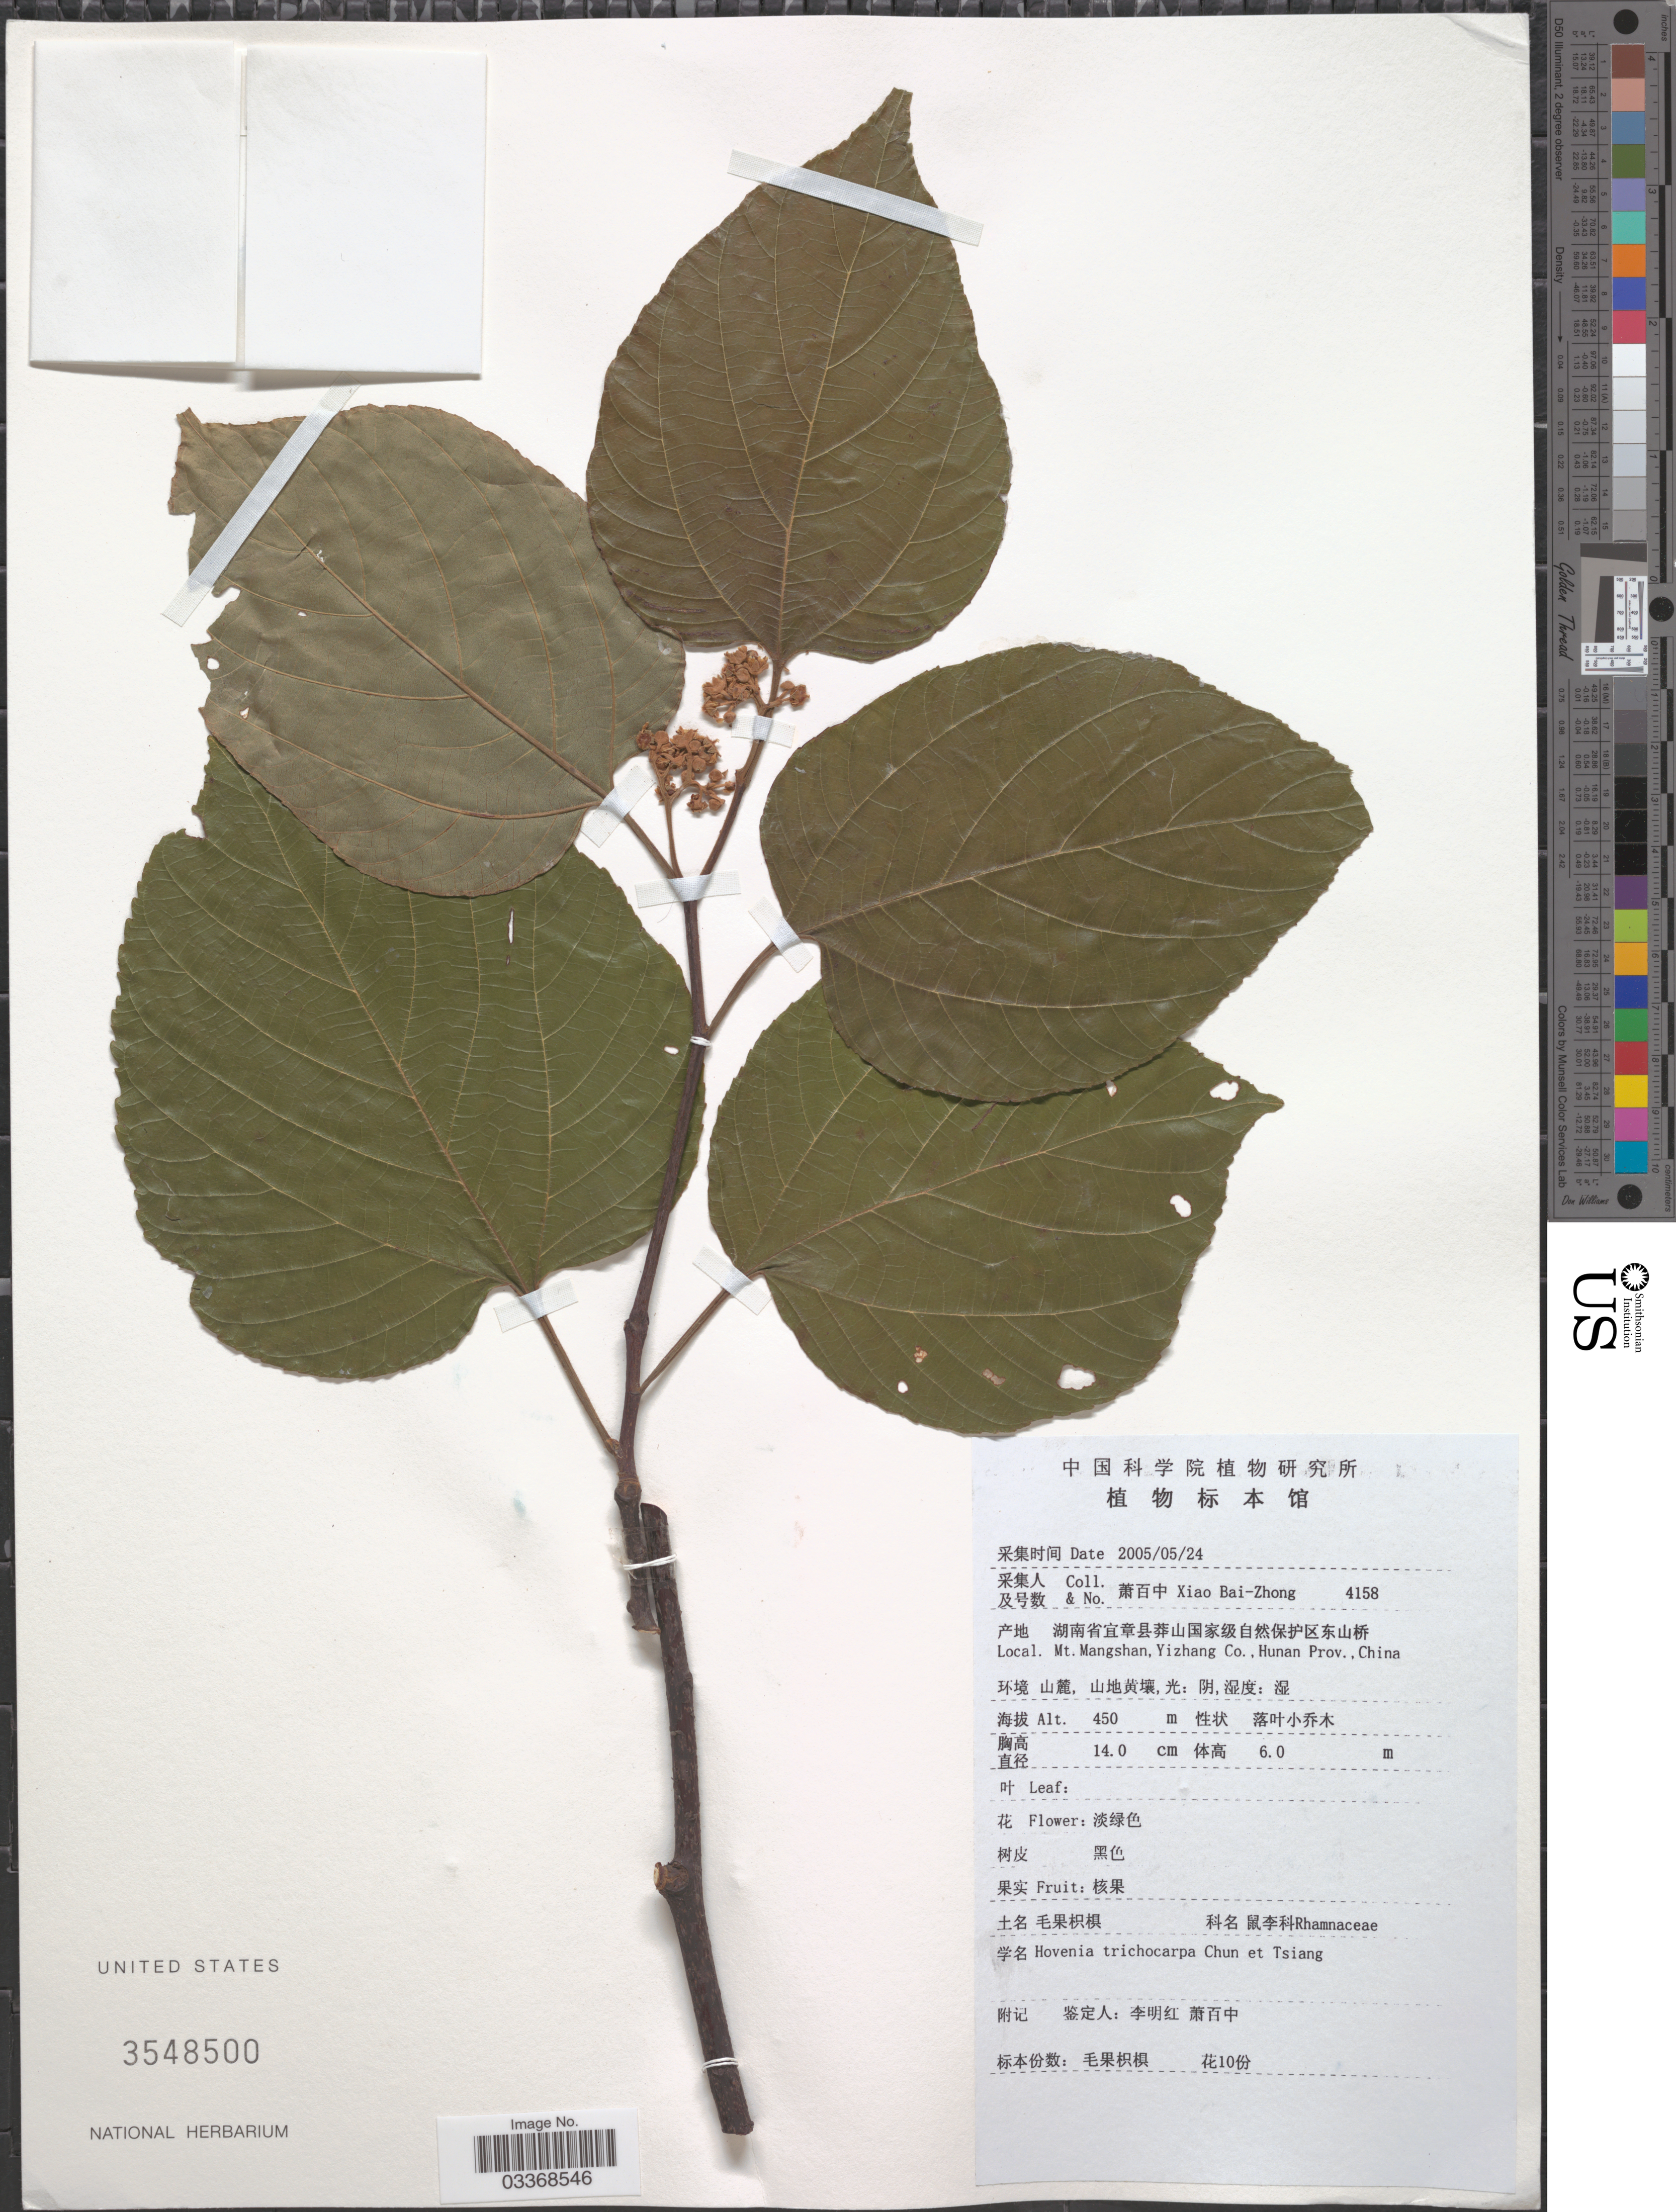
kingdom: Plantae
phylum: Tracheophyta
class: Magnoliopsida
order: Rosales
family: Rhamnaceae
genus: Hovenia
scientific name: Hovenia trichocarpa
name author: Chun & Tsiang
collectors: B. Z. Xiao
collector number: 4158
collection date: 2005-05-24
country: China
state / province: Hunan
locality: Mt. Mangshan, Yizhang Co.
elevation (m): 450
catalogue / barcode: US 3548500